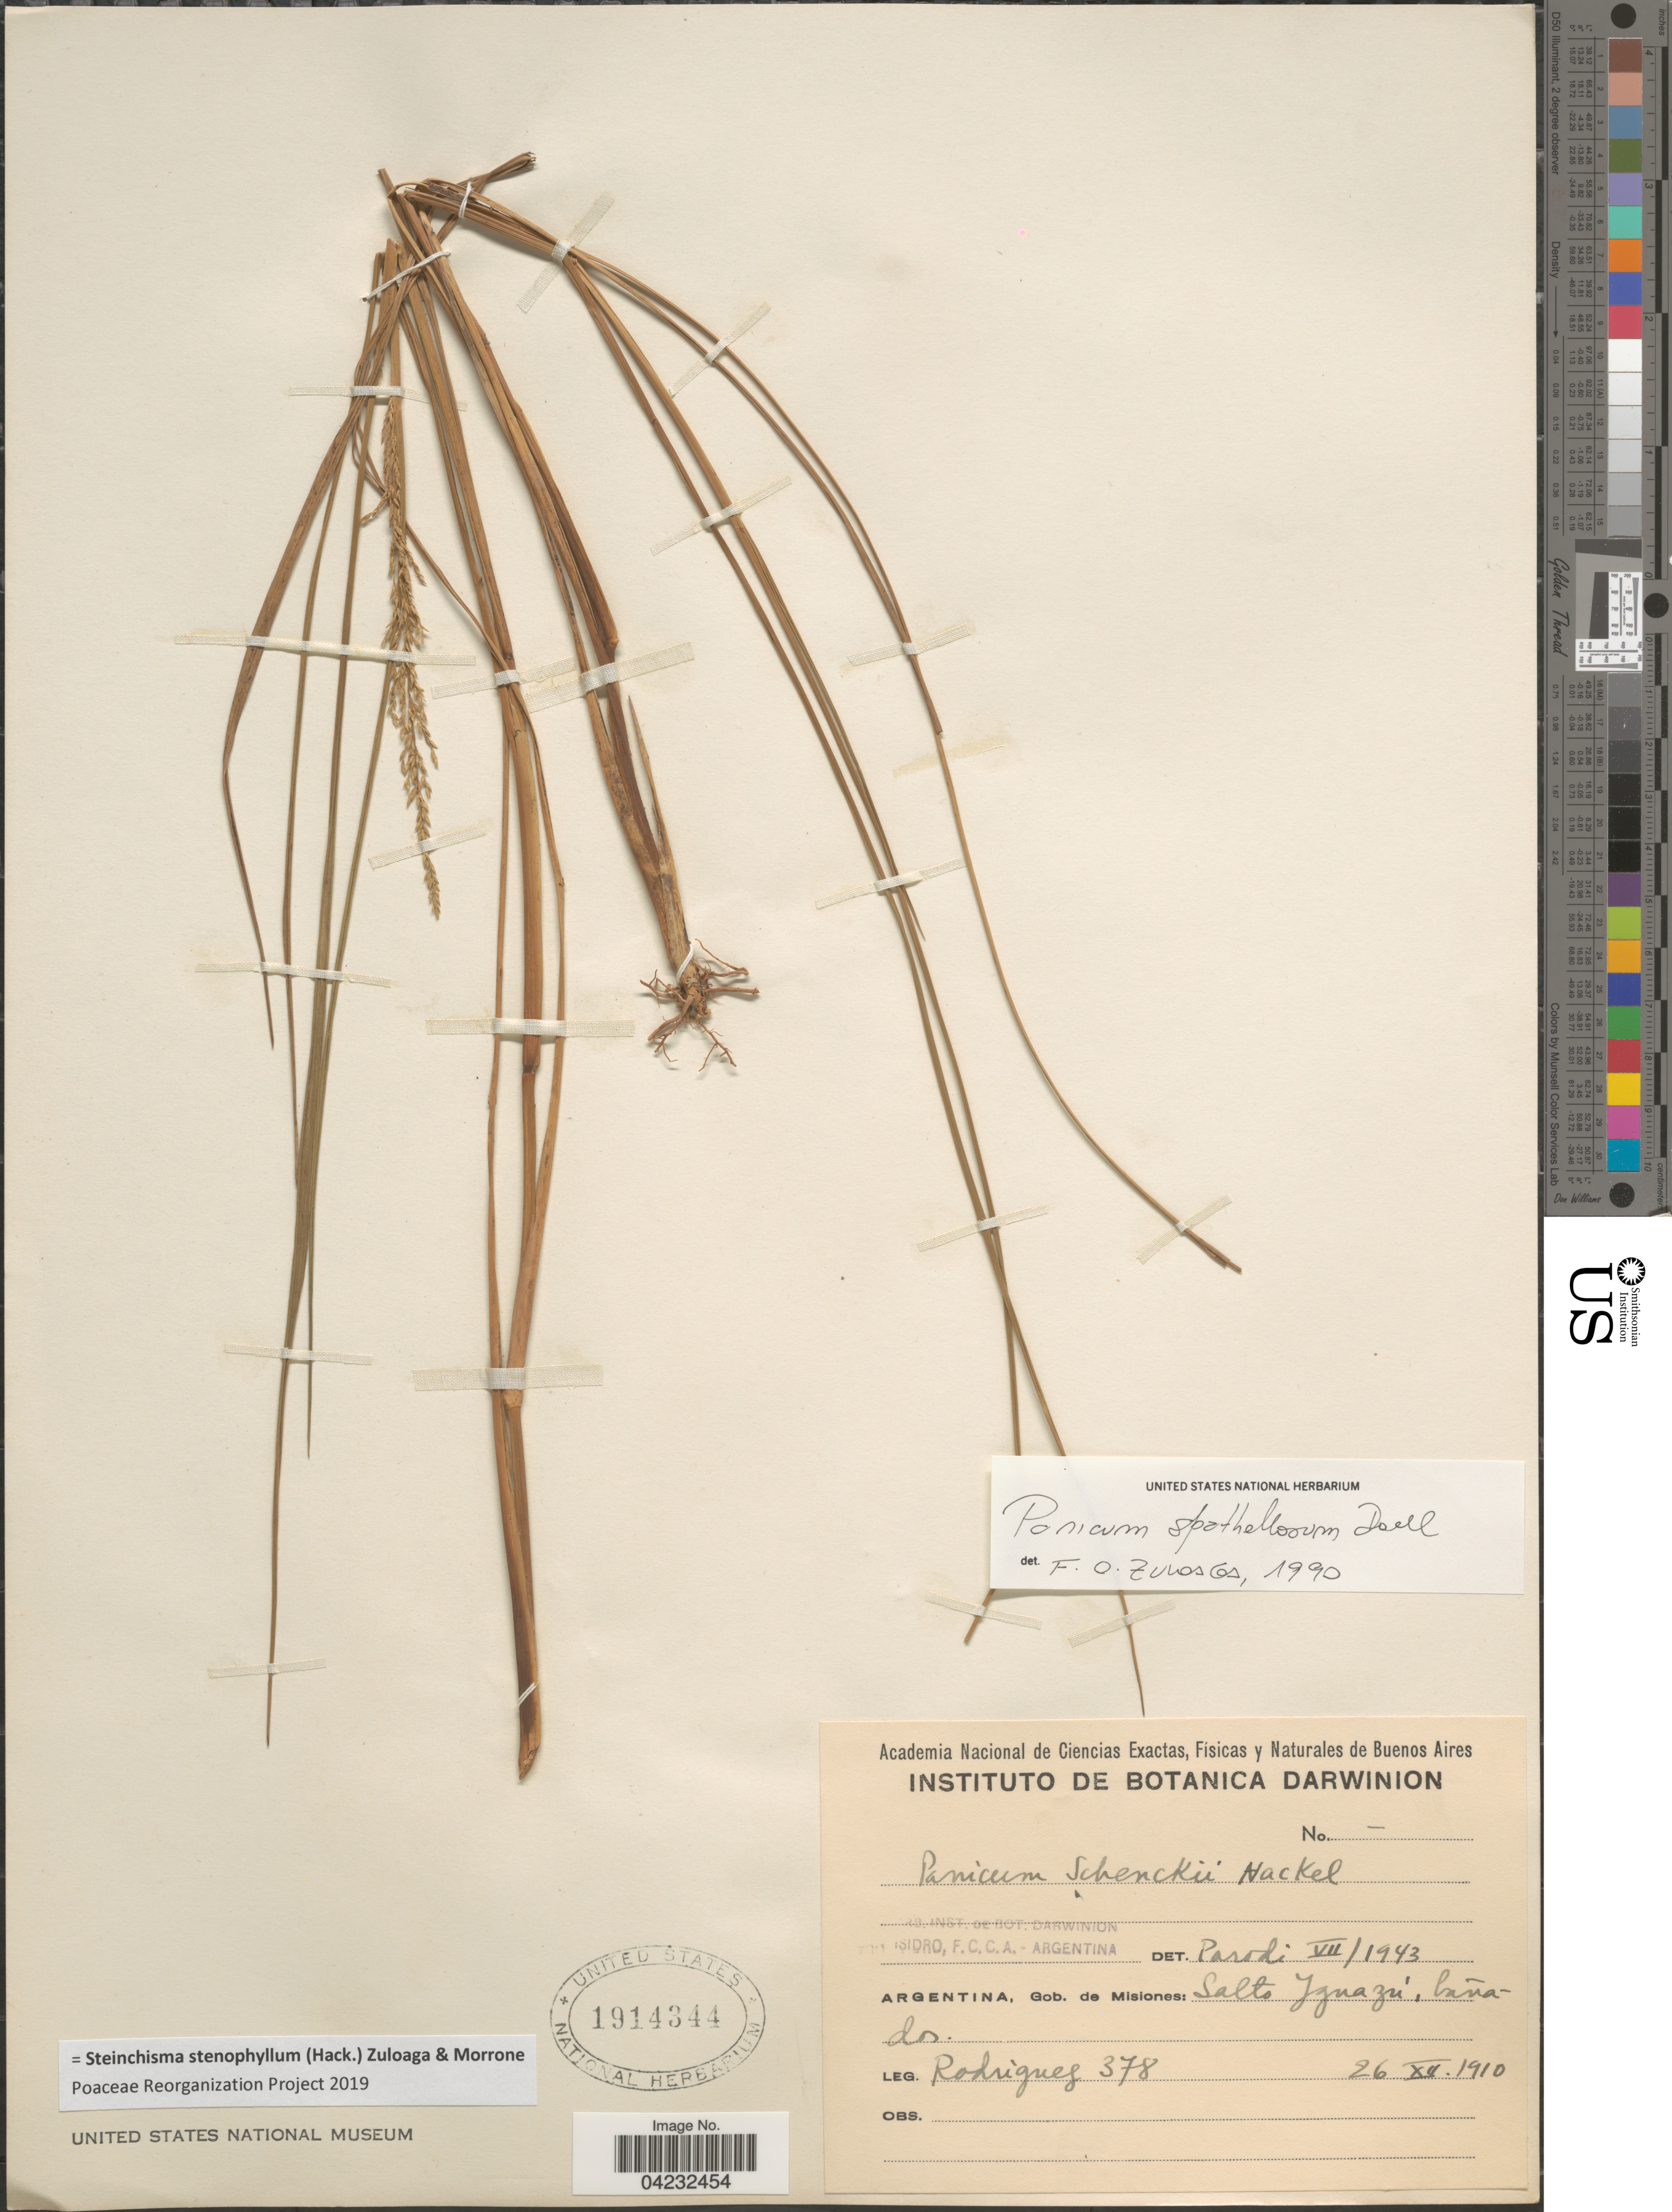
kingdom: Plantae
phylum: Tracheophyta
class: Liliopsida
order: Poales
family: Poaceae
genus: Steinchisma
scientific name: Steinchisma stenophyllum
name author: (Hack.) Zuloaga & Morrone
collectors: Rodriguez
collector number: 378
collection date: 1910-12-26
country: Argentina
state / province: Misiones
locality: Gob. de Misiones: Salto Iguazú, bañados.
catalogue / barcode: US 1914344